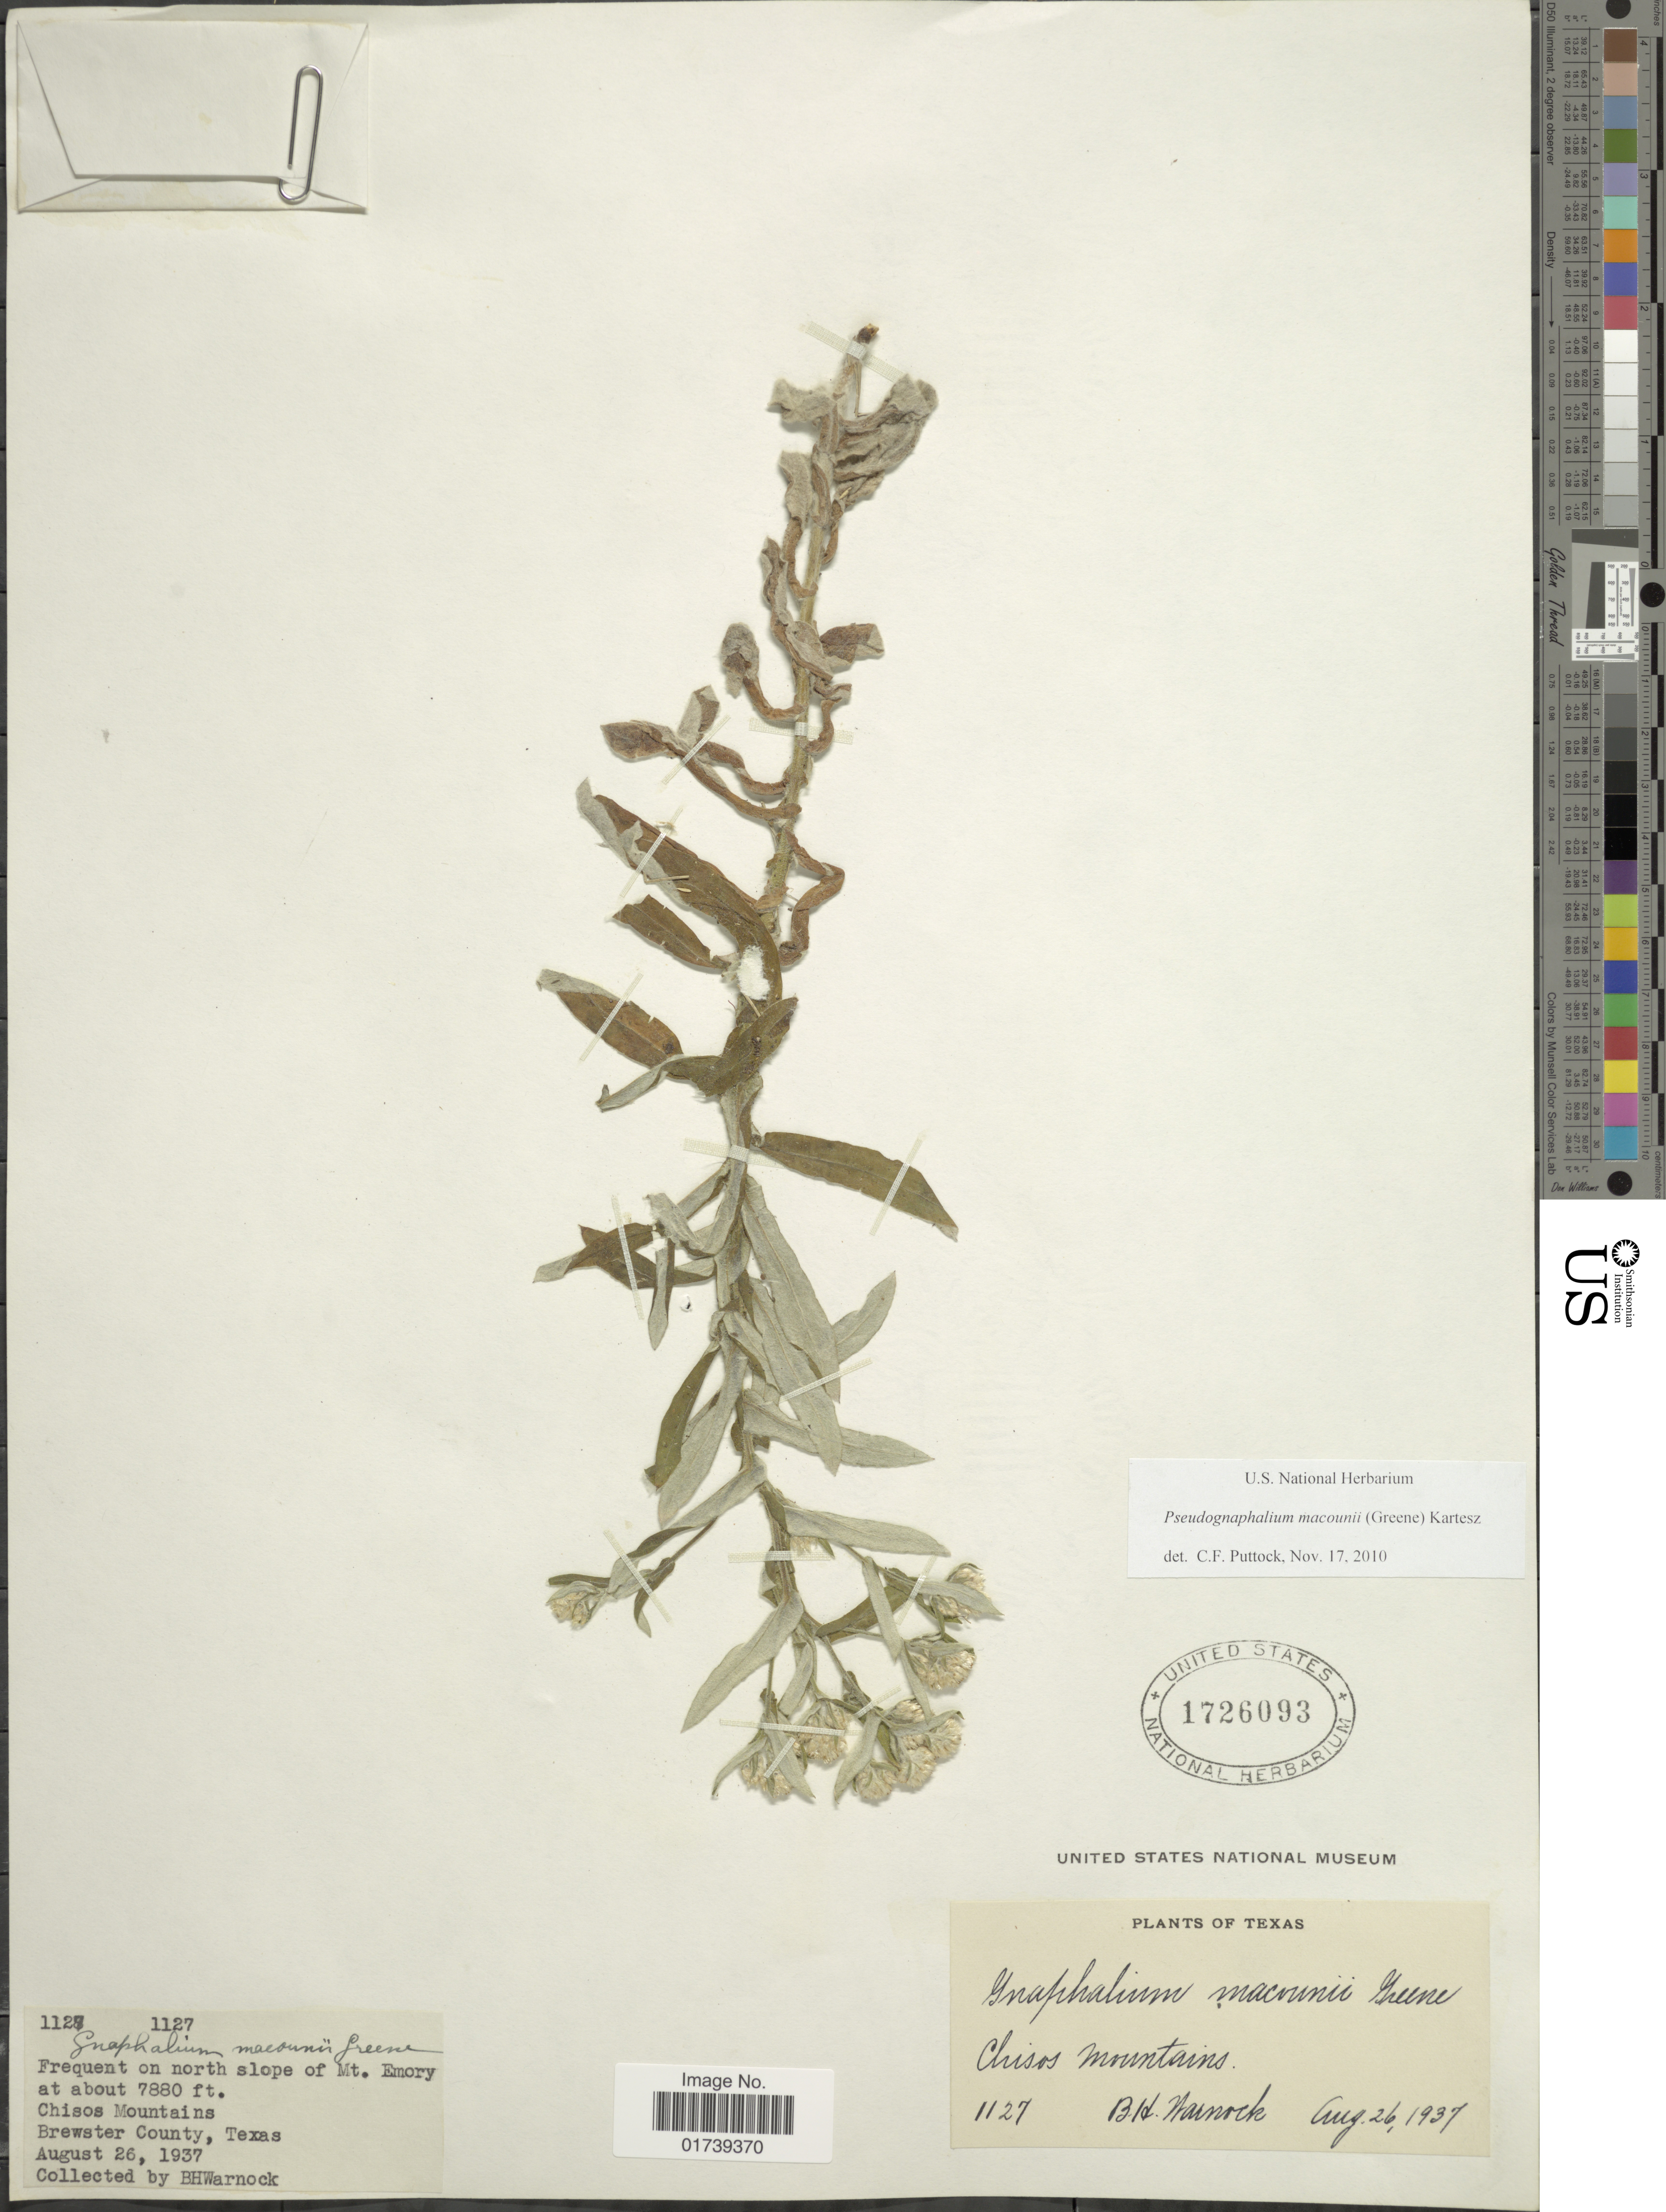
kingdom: Plantae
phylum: Tracheophyta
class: Magnoliopsida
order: Asterales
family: Asteraceae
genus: Pseudognaphalium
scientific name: Pseudognaphalium macounii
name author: (Greene) Kartesz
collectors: B. H. Warnock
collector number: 1127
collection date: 1937-08-26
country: United States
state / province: Texas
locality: North slope of Mt. Emory, Chisos Mountains, Brewster County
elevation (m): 2402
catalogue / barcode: US 1726093